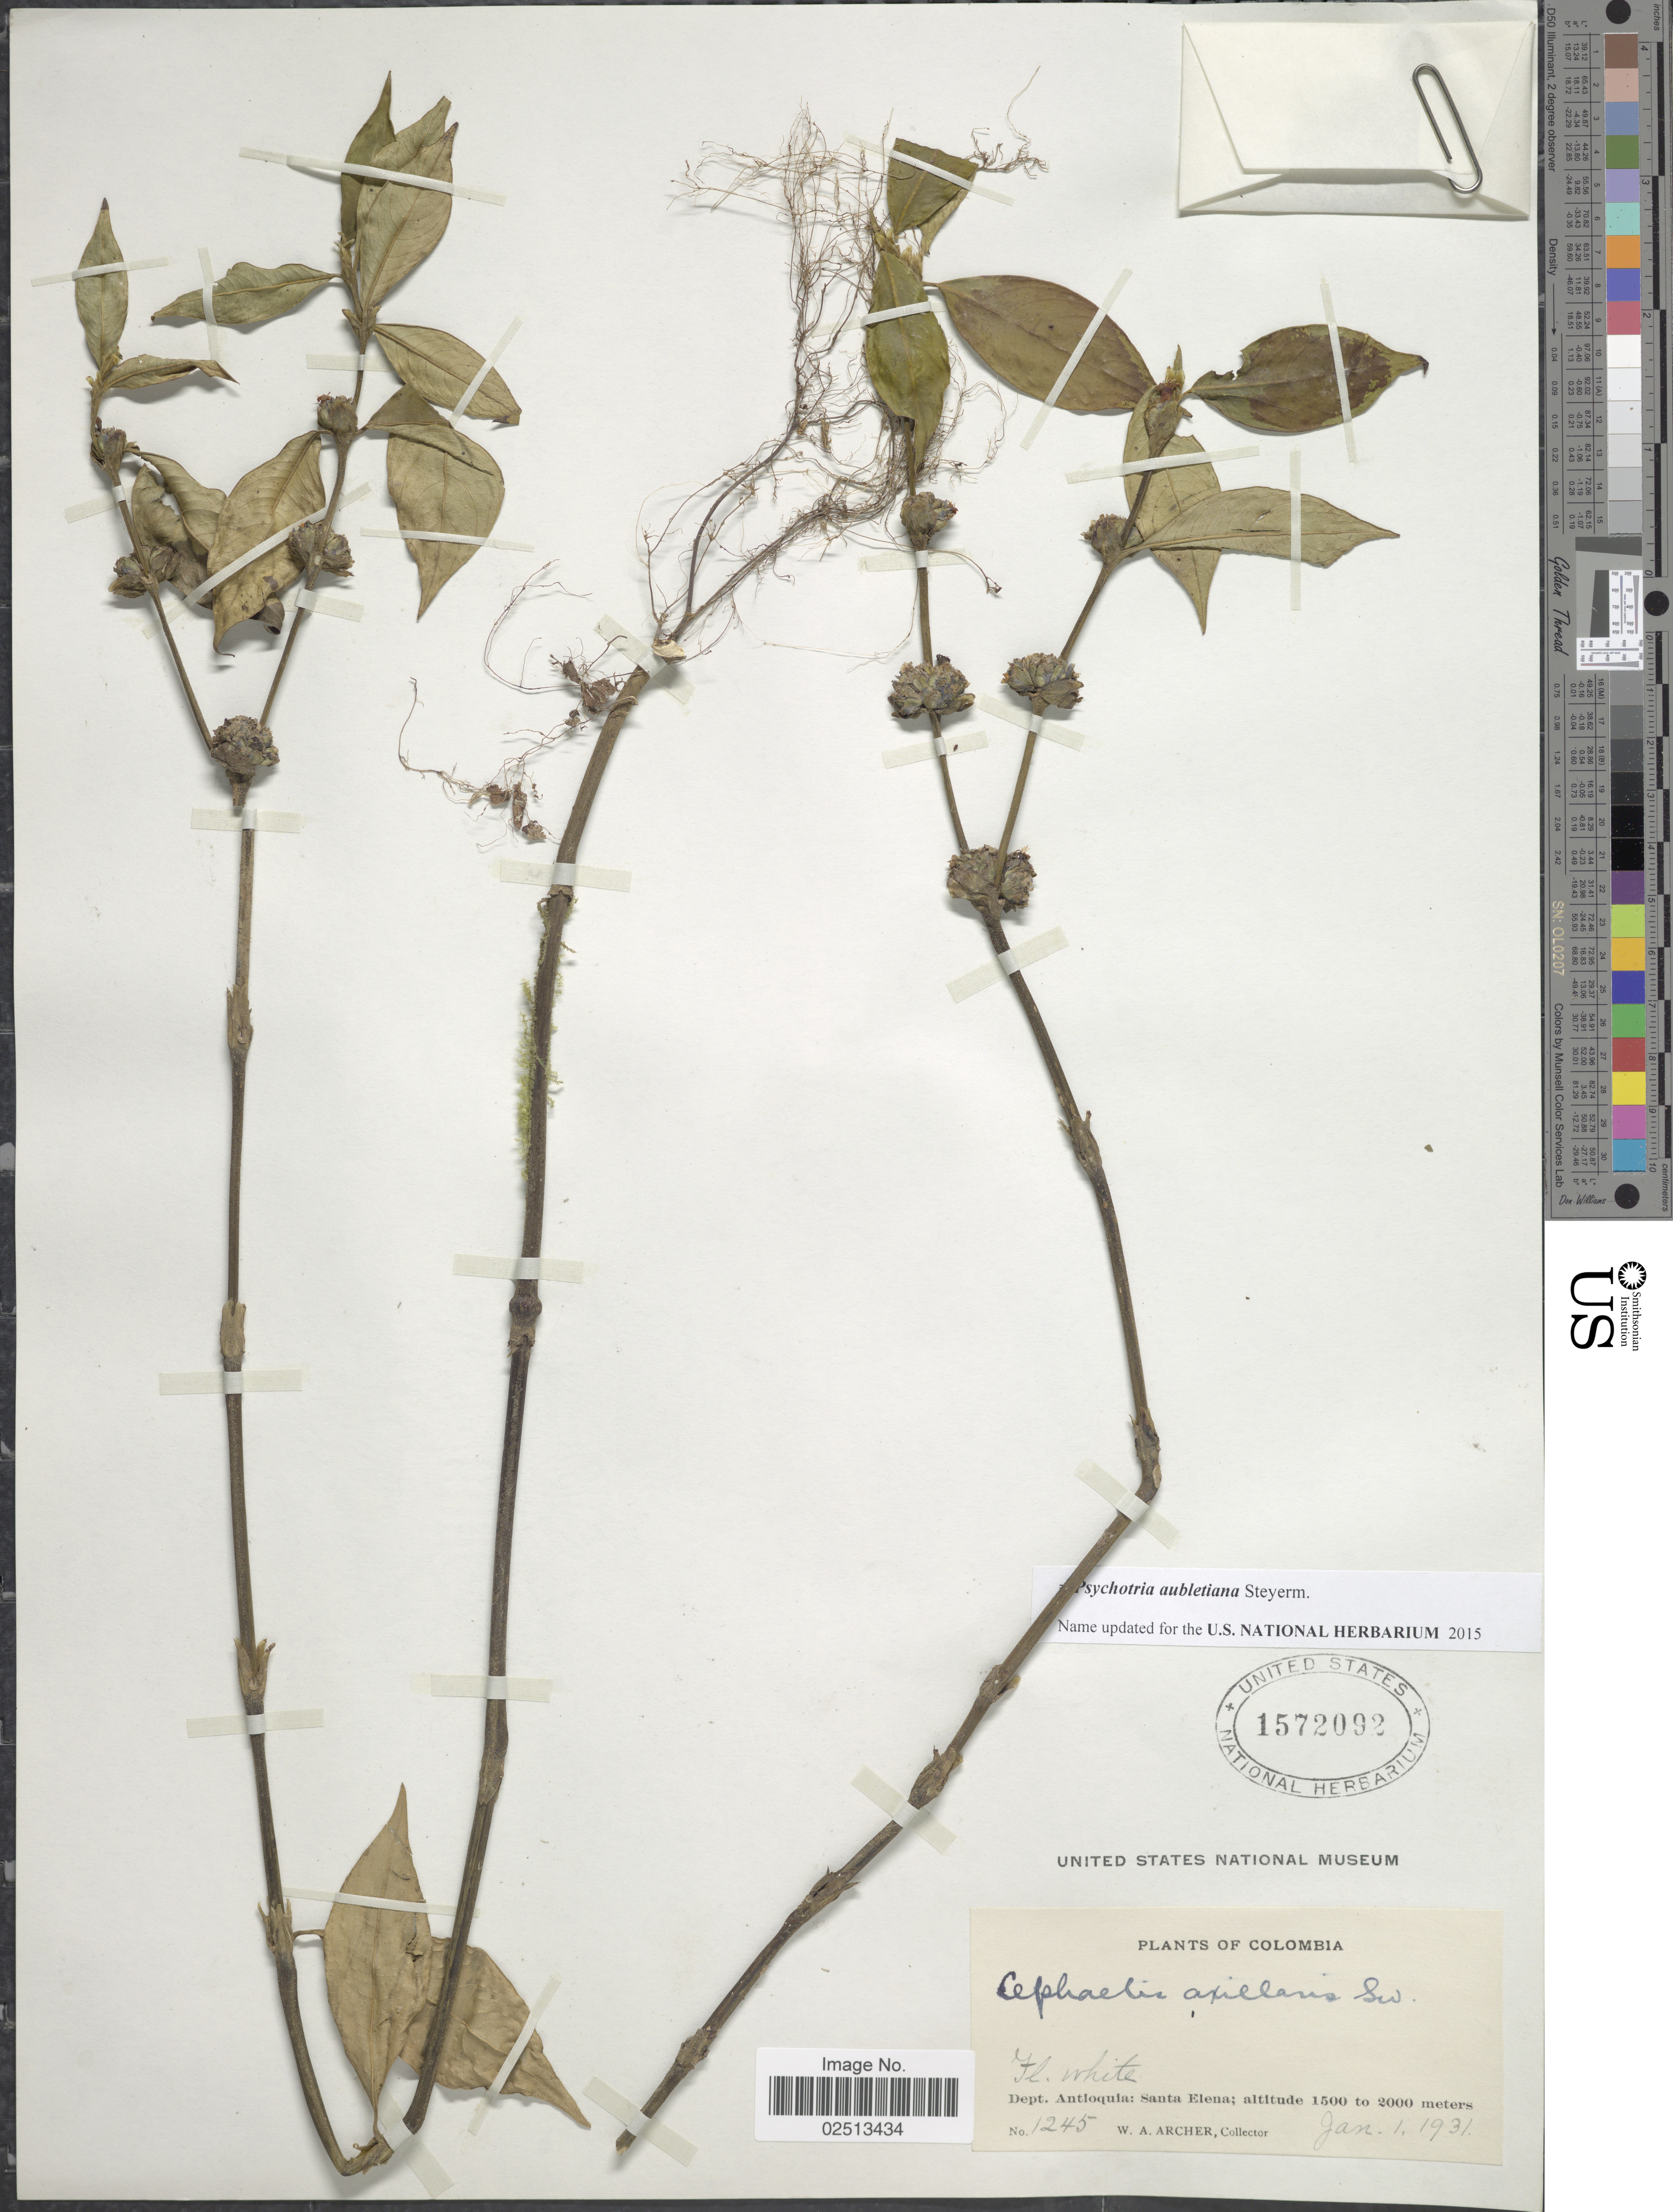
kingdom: Plantae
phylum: Tracheophyta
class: Magnoliopsida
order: Gentianales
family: Rubiaceae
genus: Psychotria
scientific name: Psychotria aubletiana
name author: Steyerm.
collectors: W. A. Archer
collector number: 1245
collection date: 1931-01-01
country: Colombia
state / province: Antioquia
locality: Dept. Antioquia: Santa Elena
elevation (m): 1500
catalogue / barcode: US 1572092